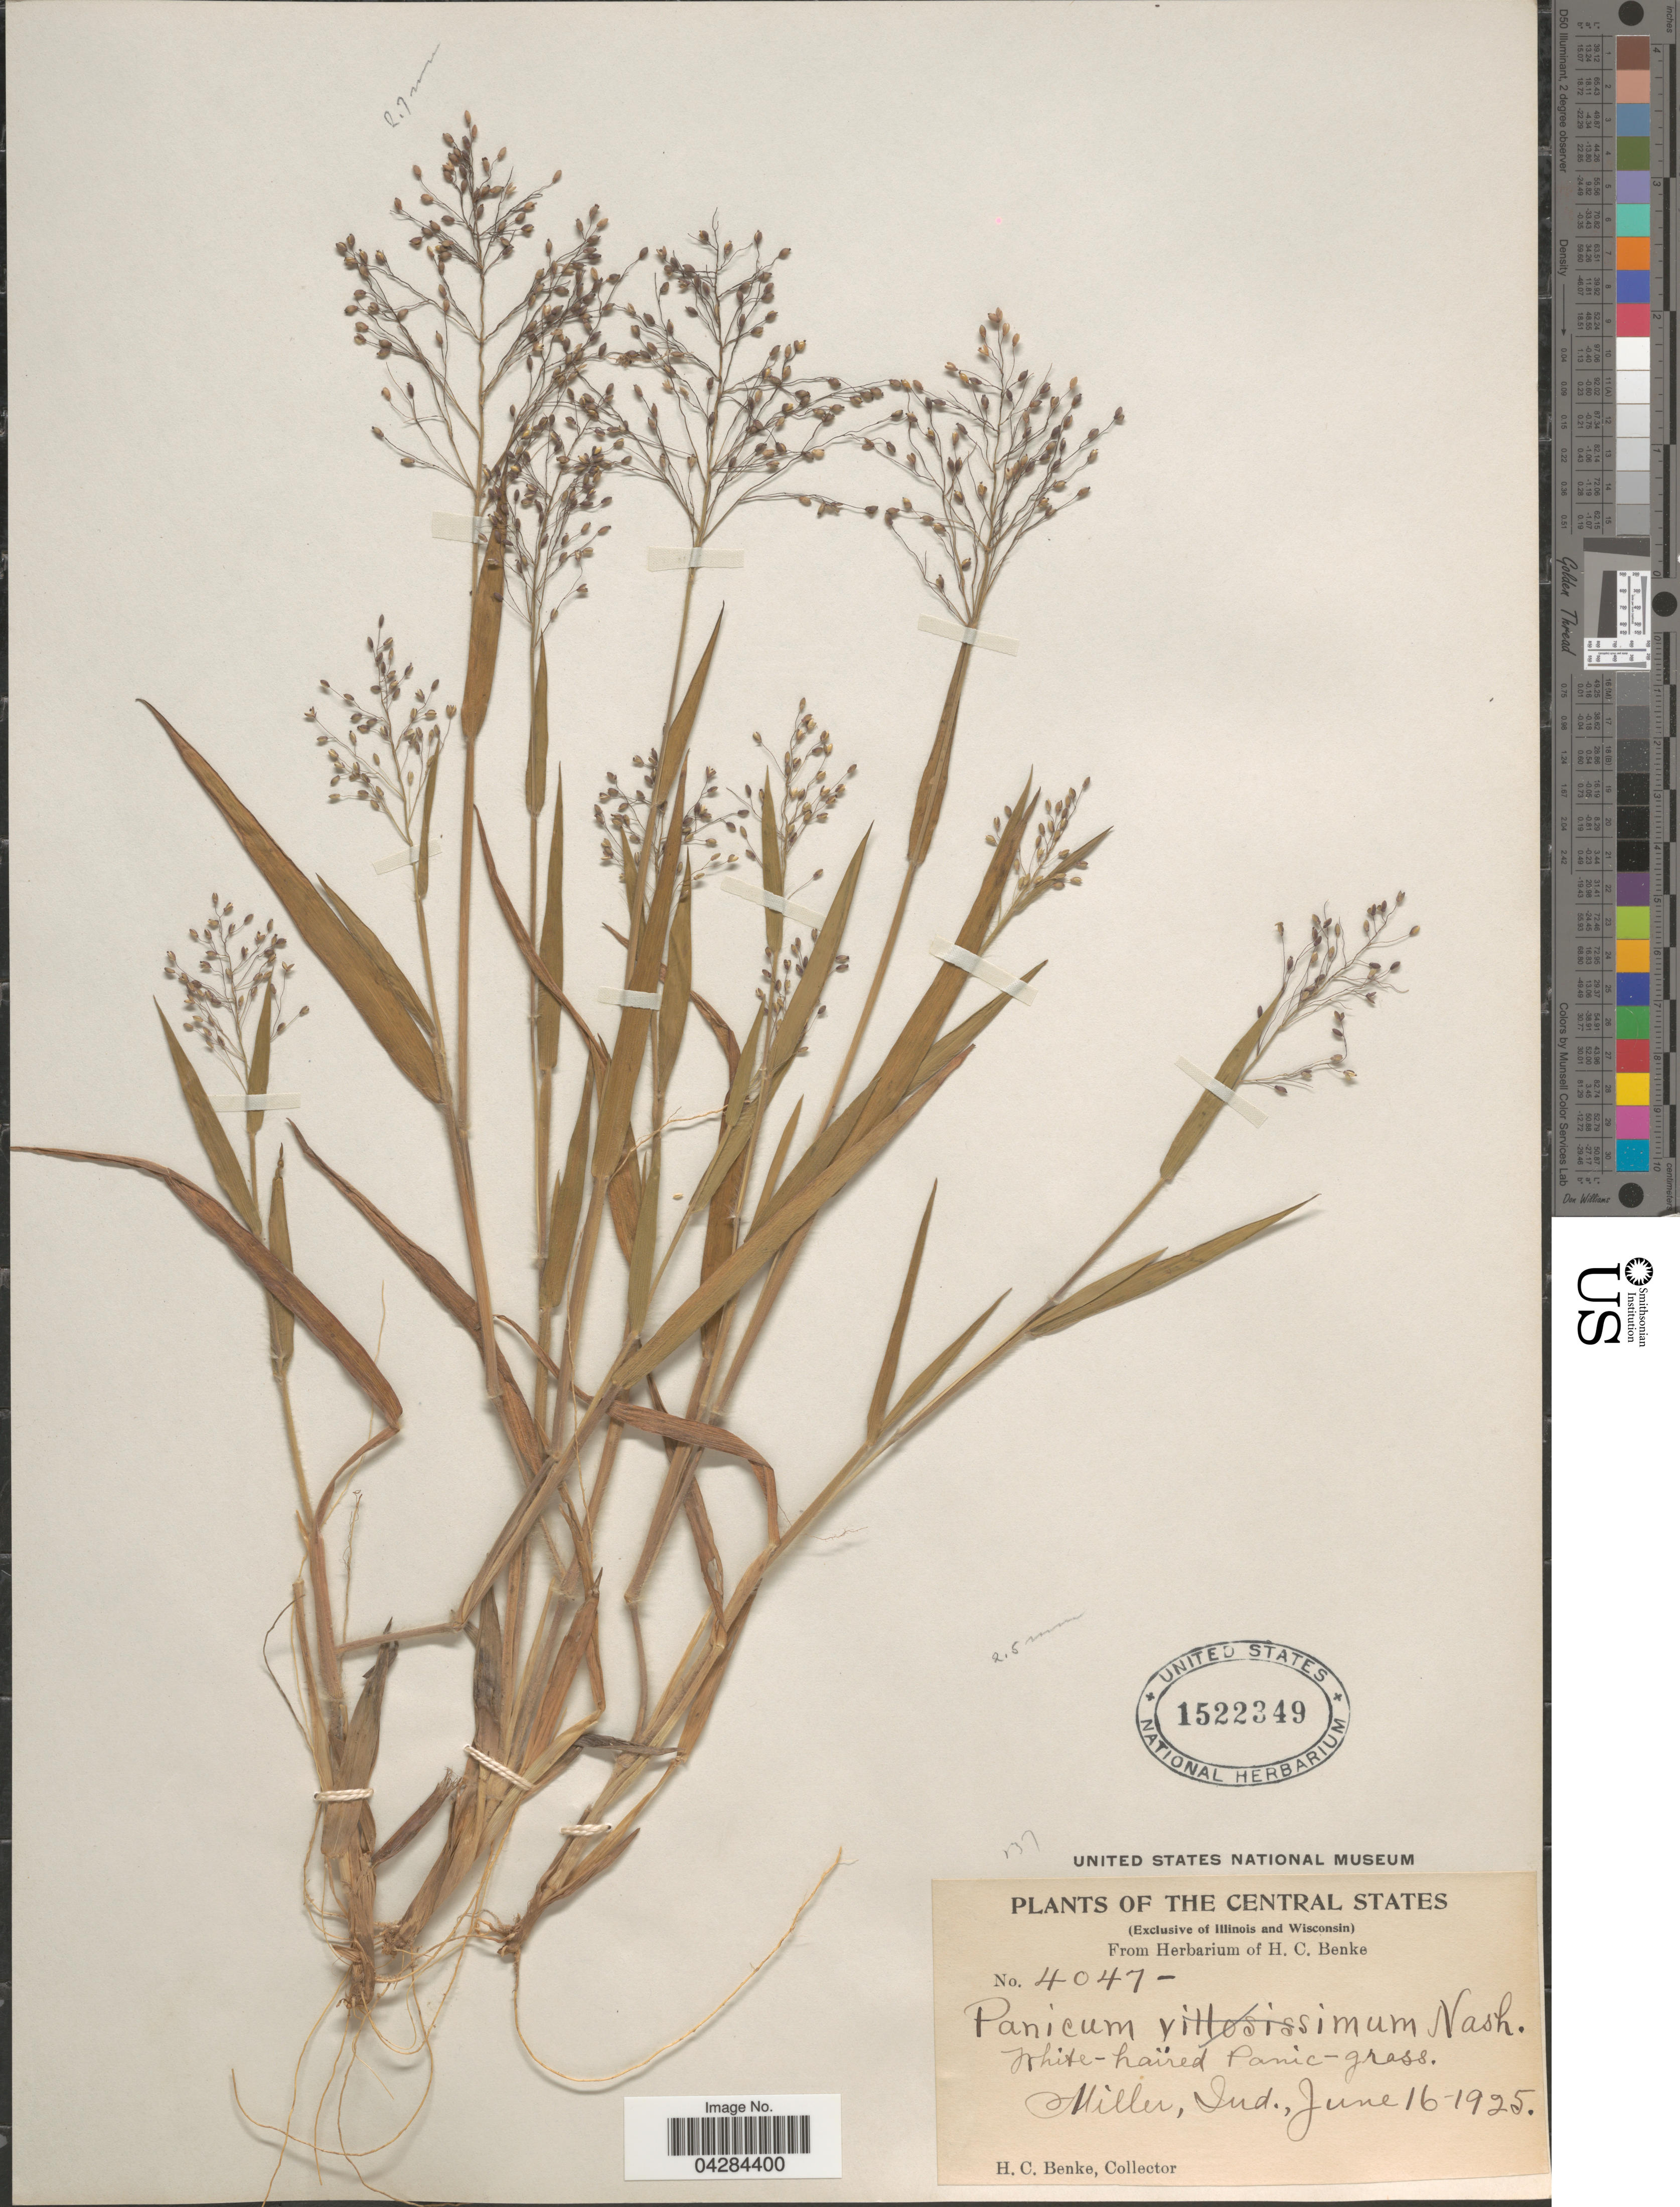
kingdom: Plantae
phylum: Tracheophyta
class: Liliopsida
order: Poales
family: Poaceae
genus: Dichanthelium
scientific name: Dichanthelium ovale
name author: (Elliott) Gould & C.A. Clark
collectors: H. Benke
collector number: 4047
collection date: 1925-06-16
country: United States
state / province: Indiana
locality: The Central States. Miller.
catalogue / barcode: US 1522349